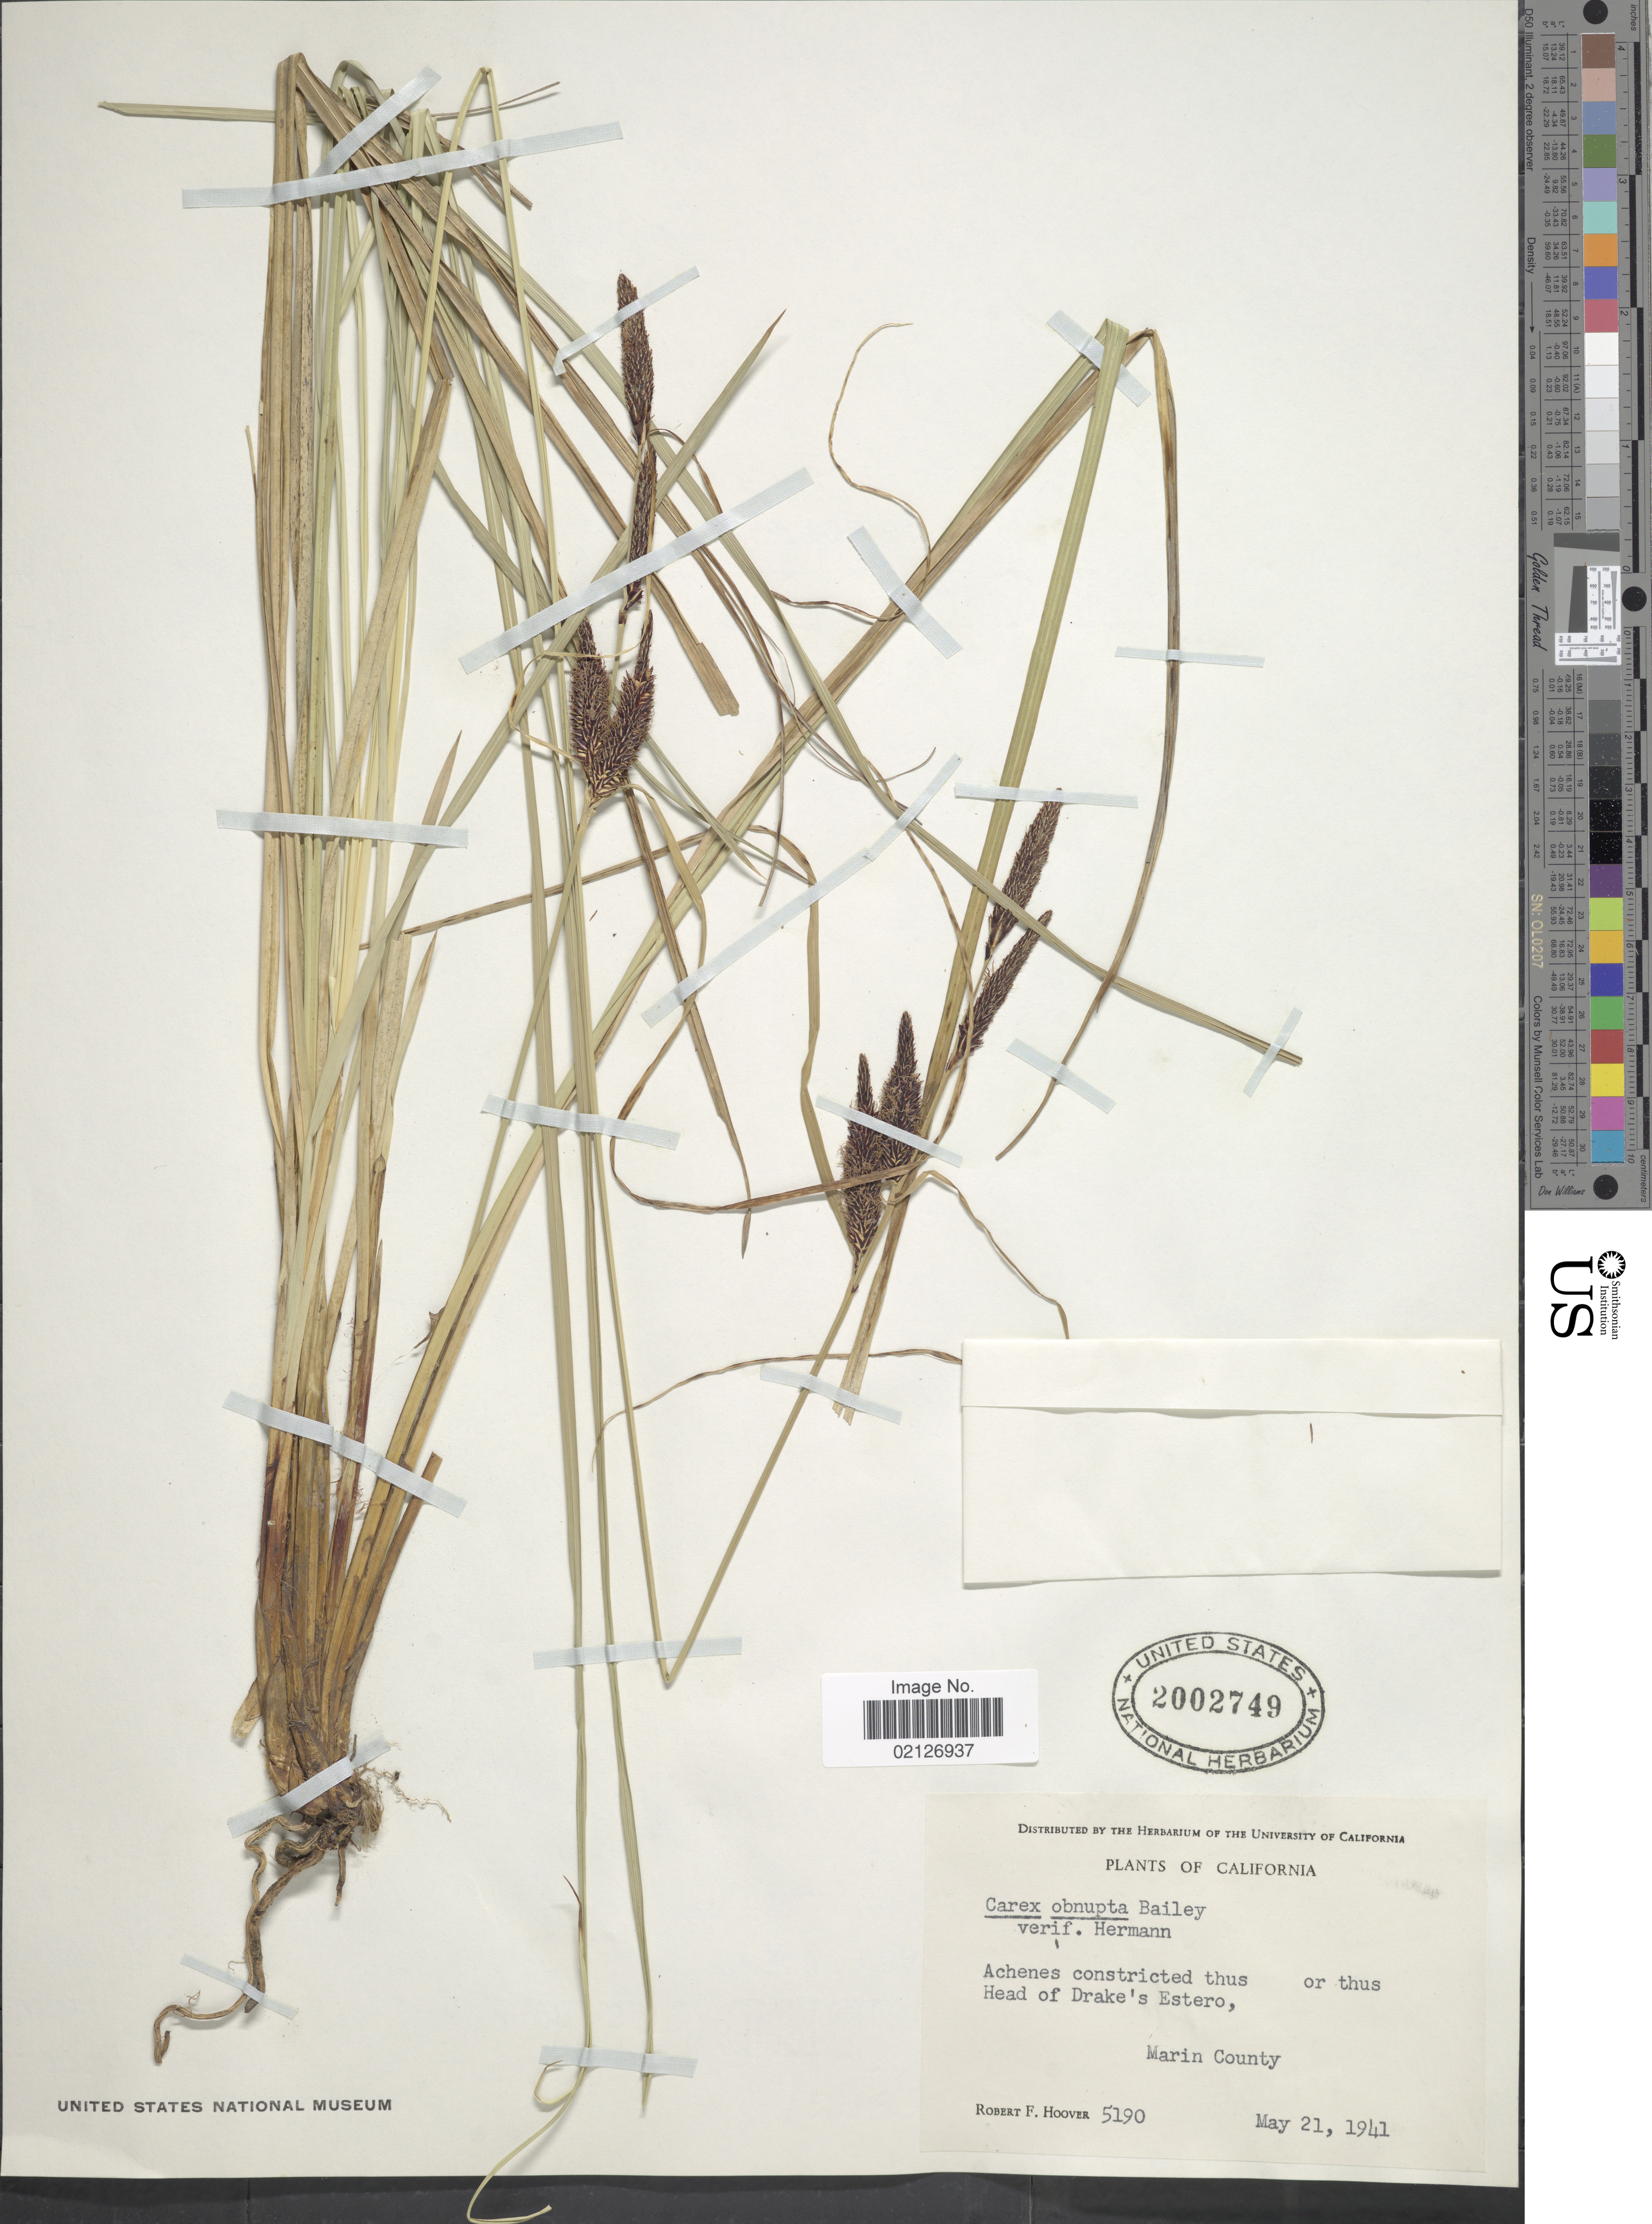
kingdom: Plantae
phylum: Tracheophyta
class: Liliopsida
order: Poales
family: Cyperaceae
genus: Carex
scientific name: Carex obnupta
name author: L.H. Bailey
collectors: R. F. Hoover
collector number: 5190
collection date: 1941-05-21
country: United States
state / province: California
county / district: Marin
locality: Achenes constricted thus or thus Head of Drake's Estero, Marin County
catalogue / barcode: US 2002749